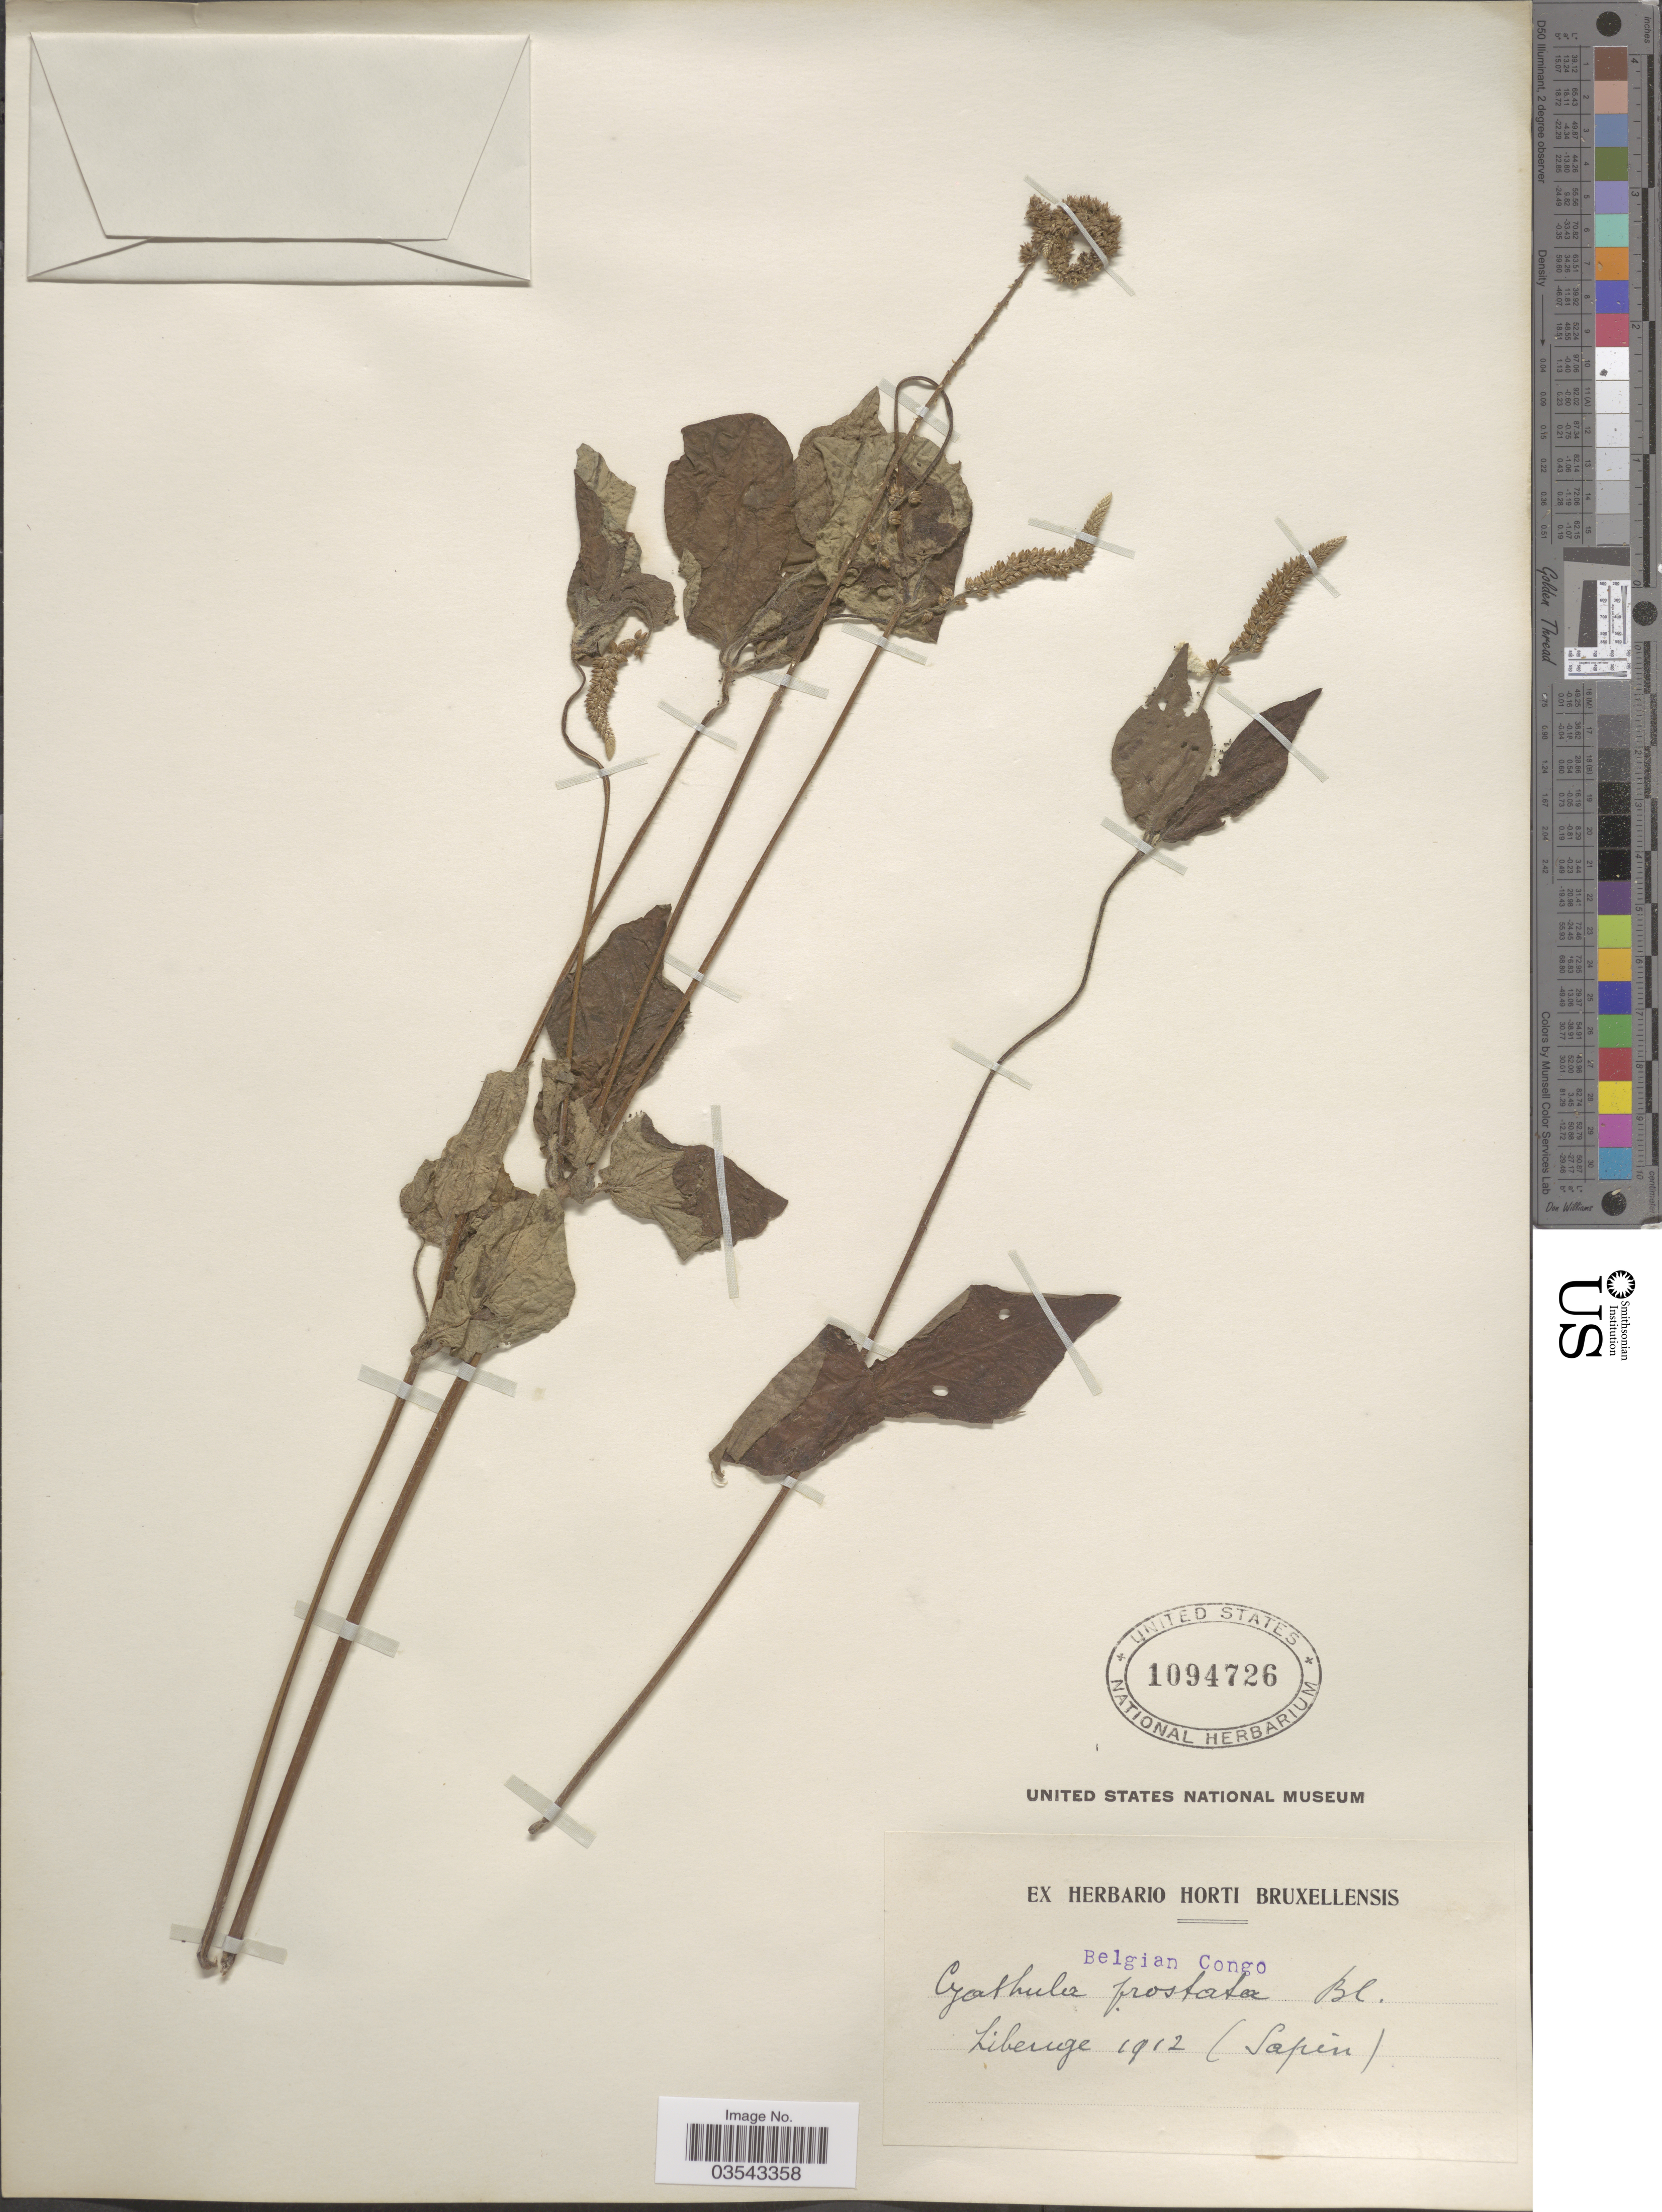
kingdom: Plantae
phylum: Tracheophyta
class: Magnoliopsida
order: Caryophyllales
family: Amaranthaceae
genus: Cyathula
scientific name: Cyathula prostrata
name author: (L.) Blume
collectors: Sapin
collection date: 1912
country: Congo, Democratic Republic of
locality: Belgian Congo. Libenge.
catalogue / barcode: US 1094726